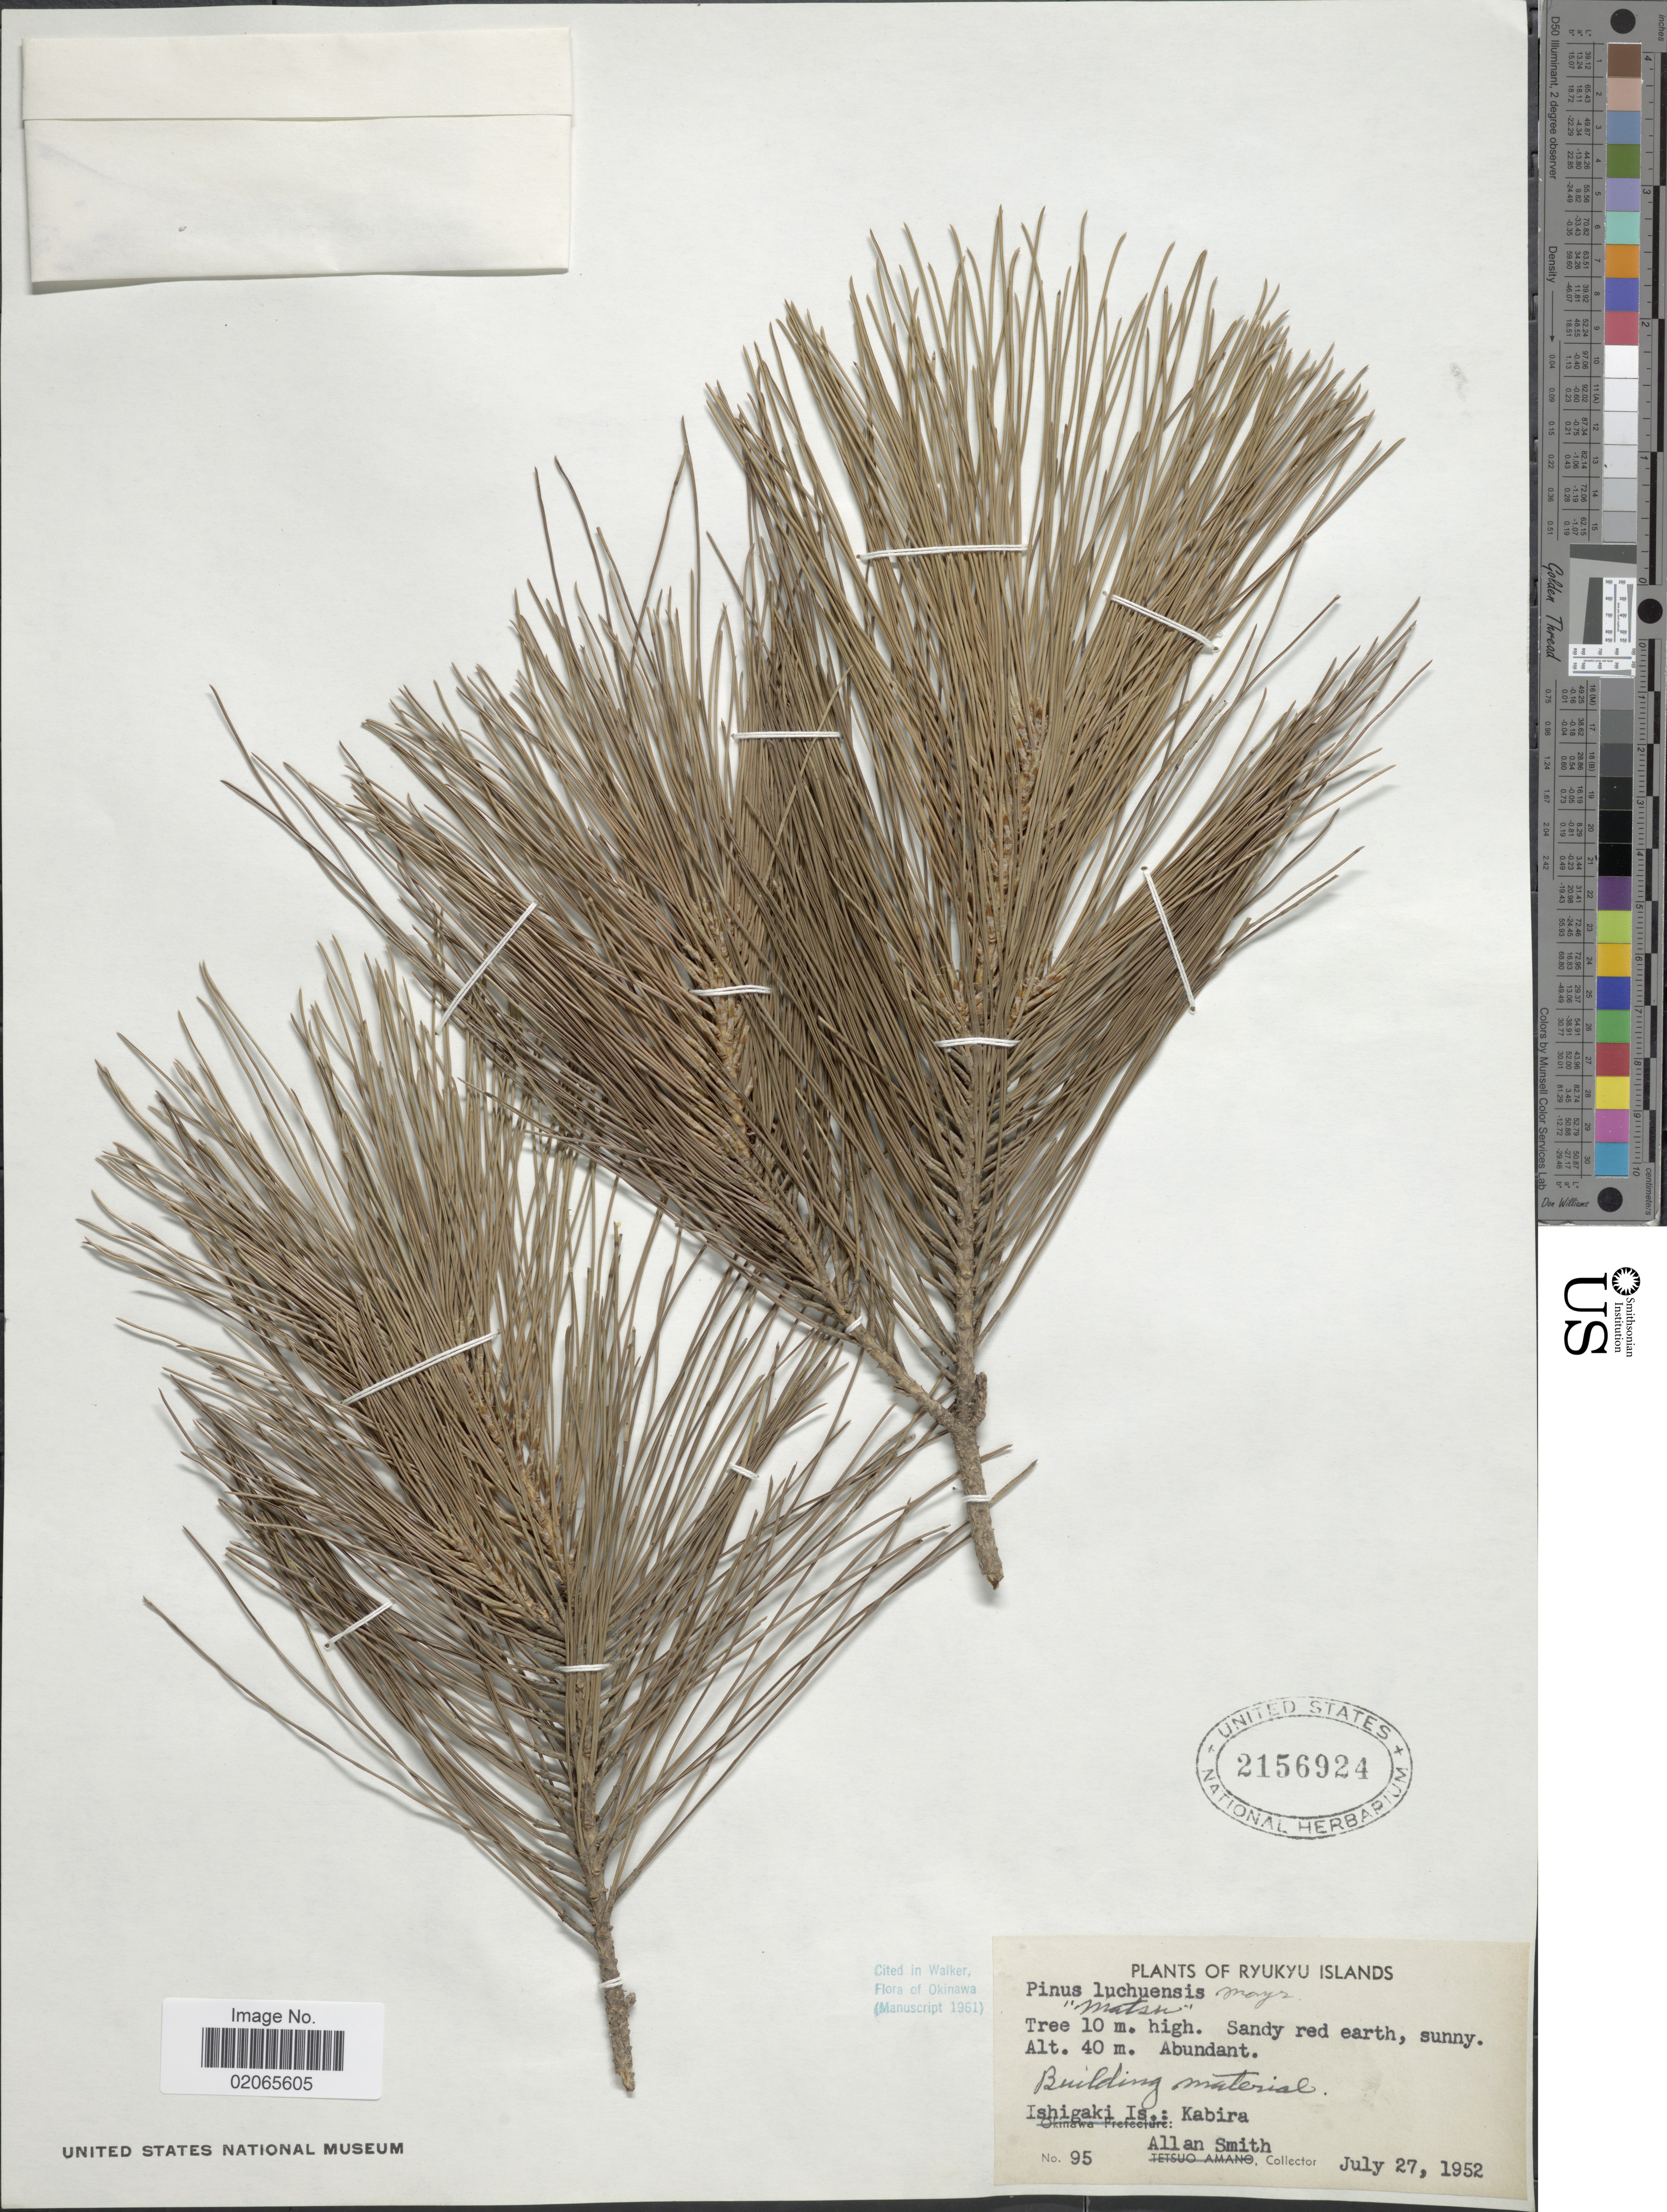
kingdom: Plantae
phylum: Tracheophyta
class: Pinopsida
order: Pinales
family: Pinaceae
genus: Pinus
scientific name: Pinus luchuensis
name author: Mayr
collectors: A. Smith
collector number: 95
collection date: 1952-07-27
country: Japan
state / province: Okinawa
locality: Ishigaki Is.: Kabira, Ryukyu Islands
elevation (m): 40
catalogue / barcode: US 2156924